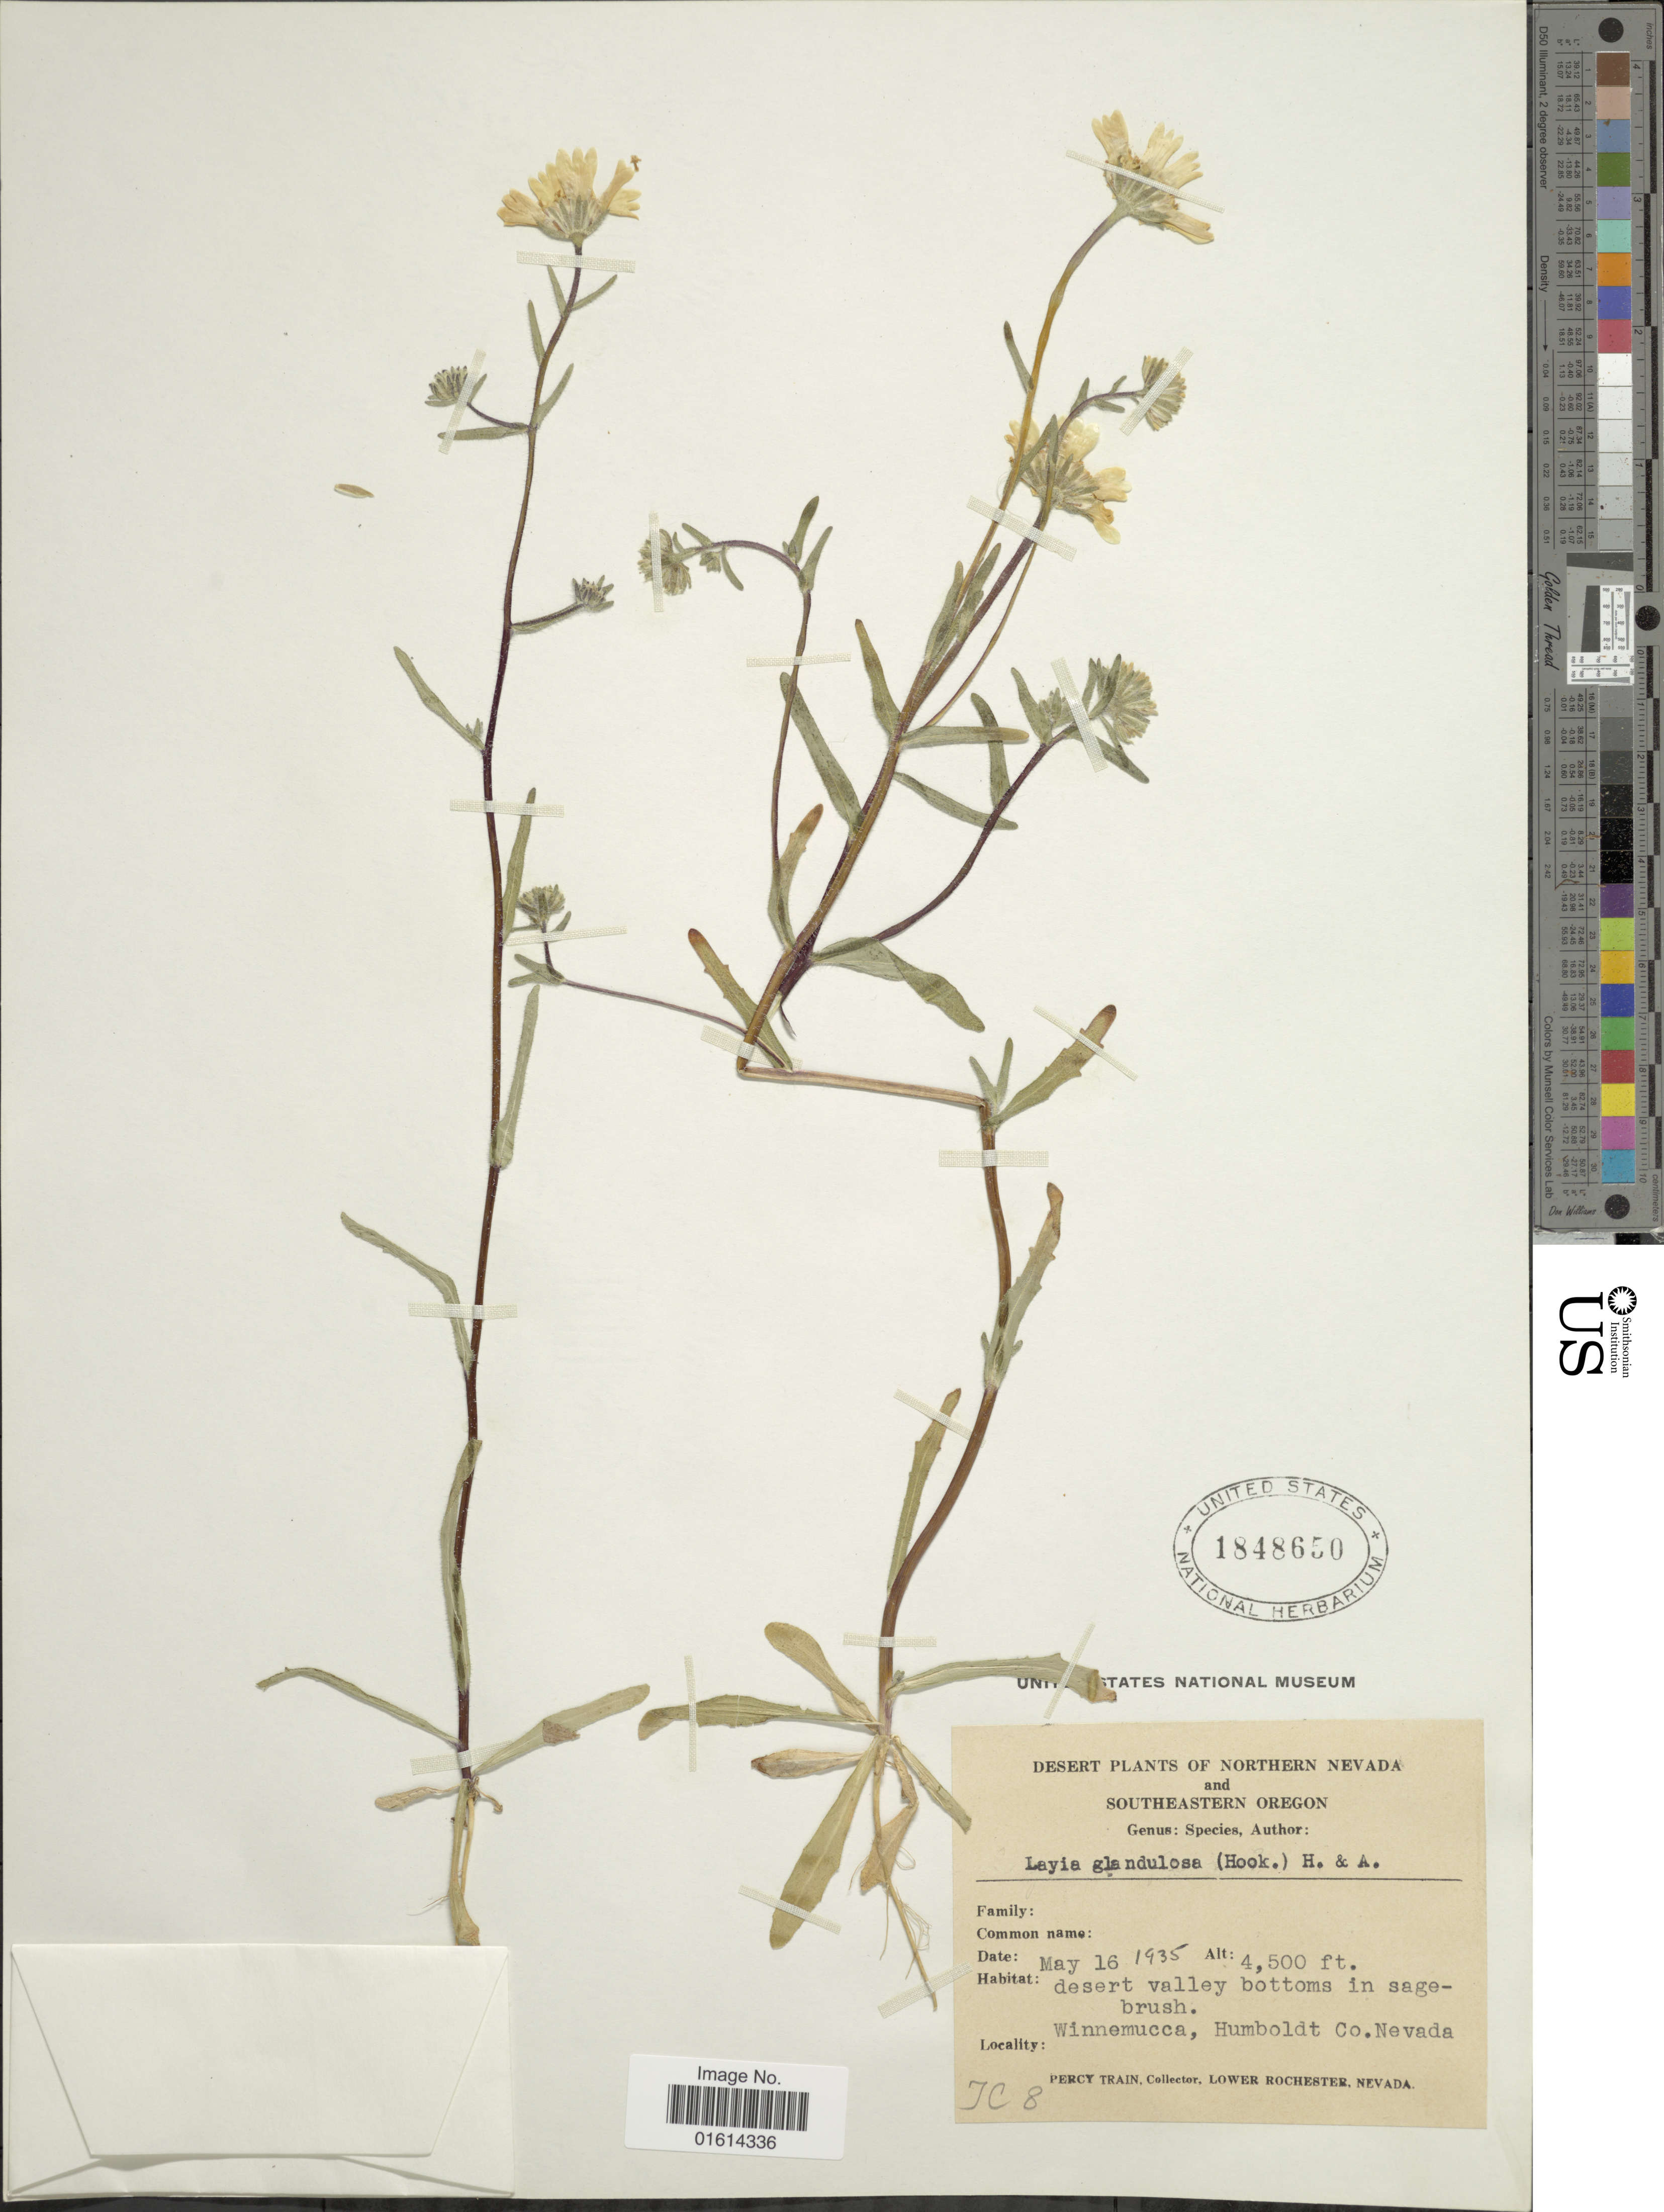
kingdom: Plantae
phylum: Tracheophyta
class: Magnoliopsida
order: Asterales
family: Asteraceae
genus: Layia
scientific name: Layia glandulosa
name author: Hook. & Arn.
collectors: P. Train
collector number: JC8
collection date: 1935-05-16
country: United States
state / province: Oregon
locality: Northern Nevadam Southeastern Oregon, Winnemucca, Humboldt Co., Nevada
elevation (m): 1372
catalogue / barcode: US 1848650